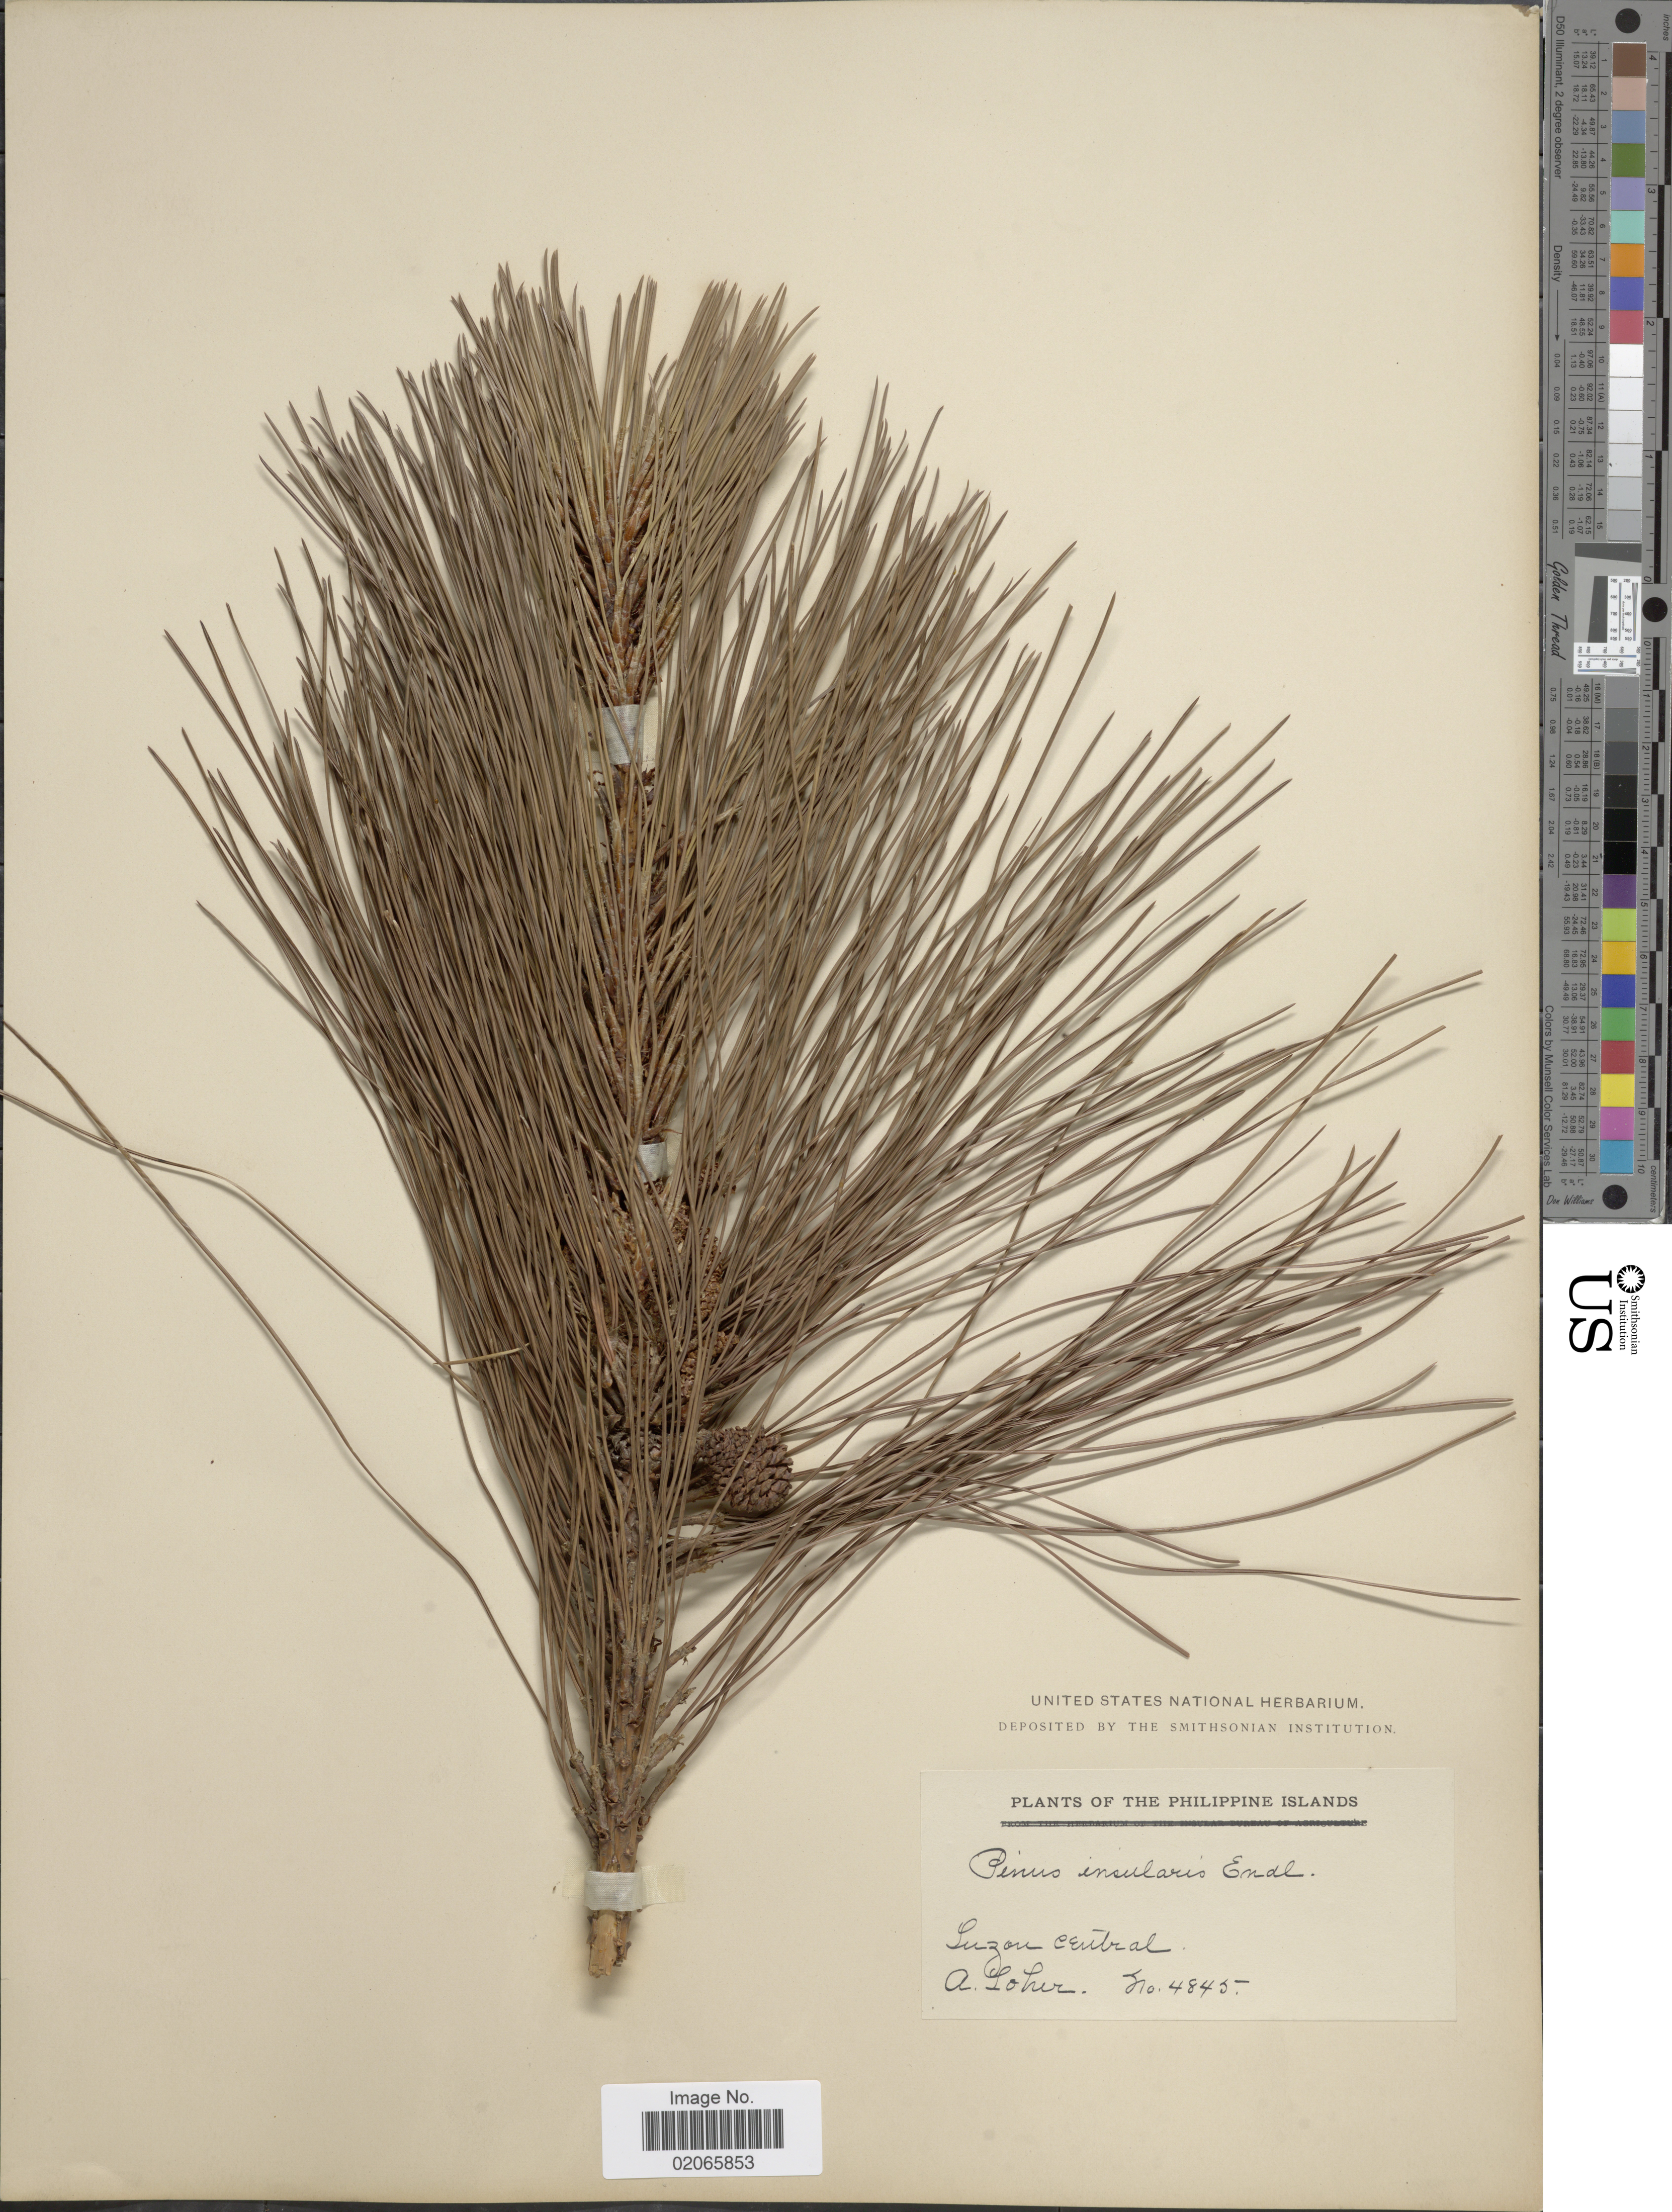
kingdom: Plantae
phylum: Tracheophyta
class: Pinopsida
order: Pinales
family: Pinaceae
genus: Pinus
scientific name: Pinus insularis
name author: Endl.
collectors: A. Loher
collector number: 4845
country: Philippines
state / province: Central Luzon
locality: Luzon Central. The Philippines Islands